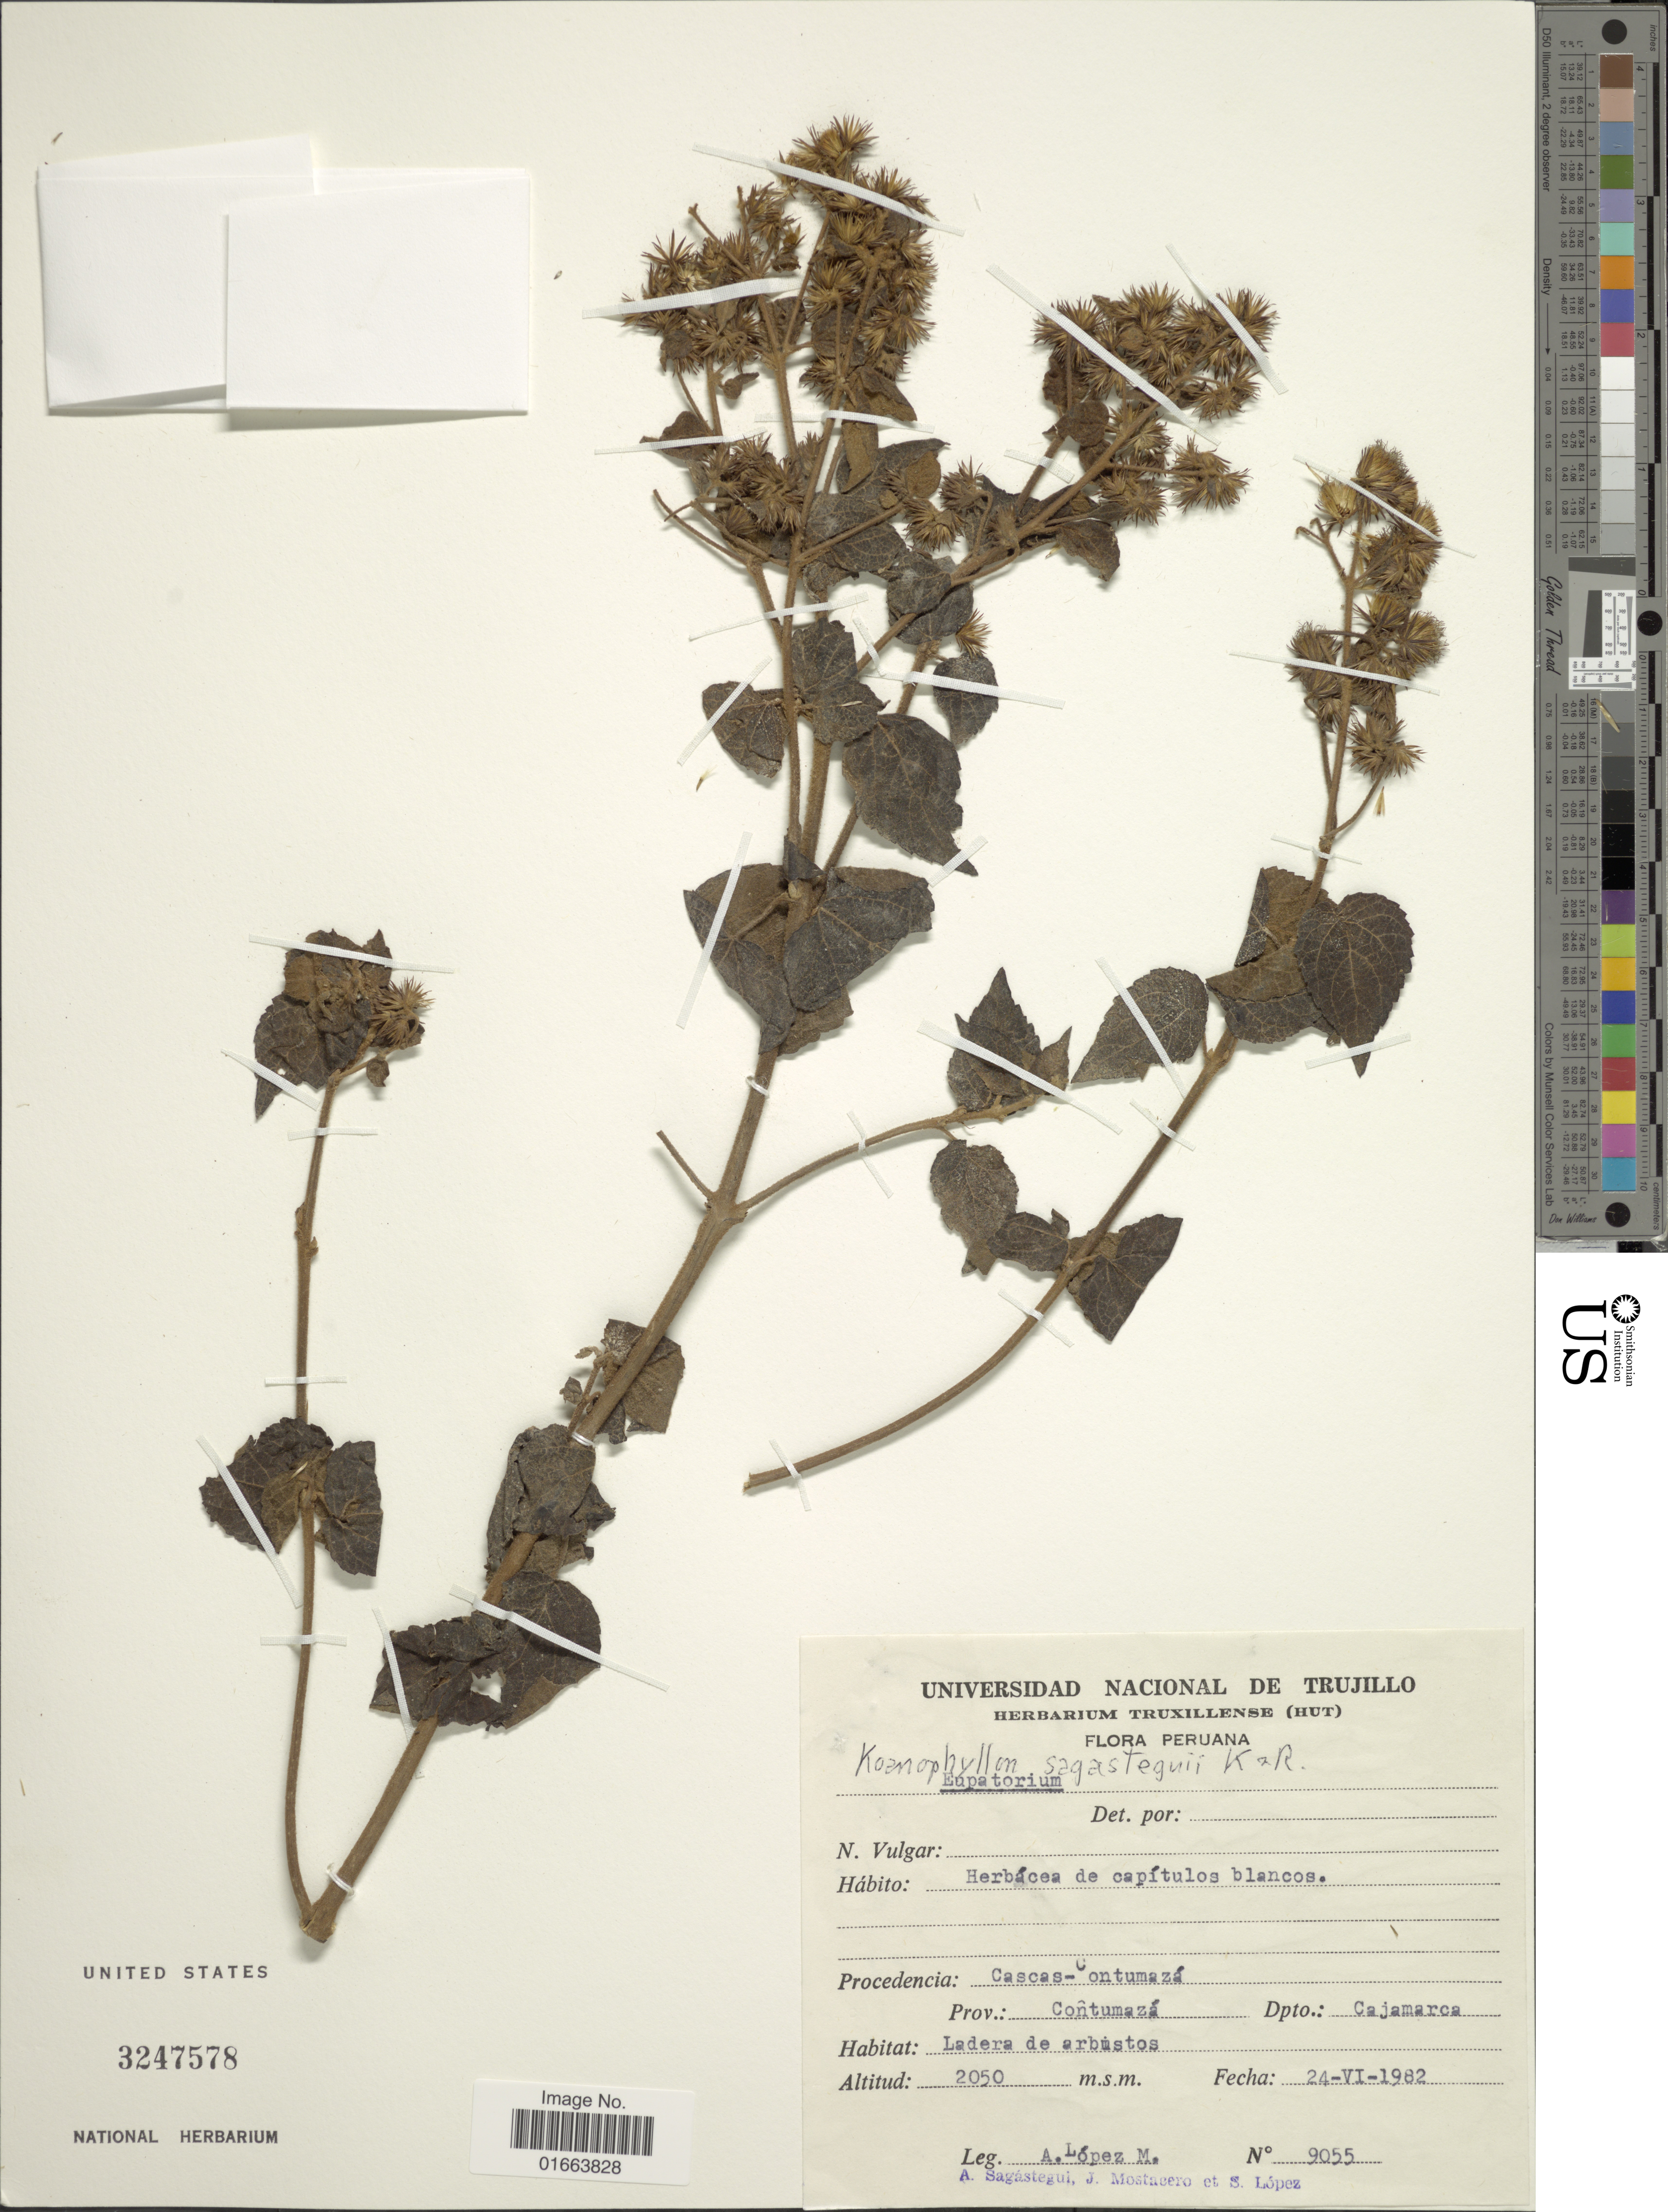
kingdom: Plantae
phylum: Tracheophyta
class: Magnoliopsida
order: Asterales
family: Asteraceae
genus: Koanophyllon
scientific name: Koanophyllon sagasteguii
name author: R.M. King & H. Rob.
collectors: A. López M., A. Sagástegui A., J. Mostacero & S. Lopez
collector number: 9055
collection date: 1982-06-24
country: Peru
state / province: Cajamarca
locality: Cascas- Costumazá. Prov.: Contumazá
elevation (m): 2050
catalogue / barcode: US 3247578